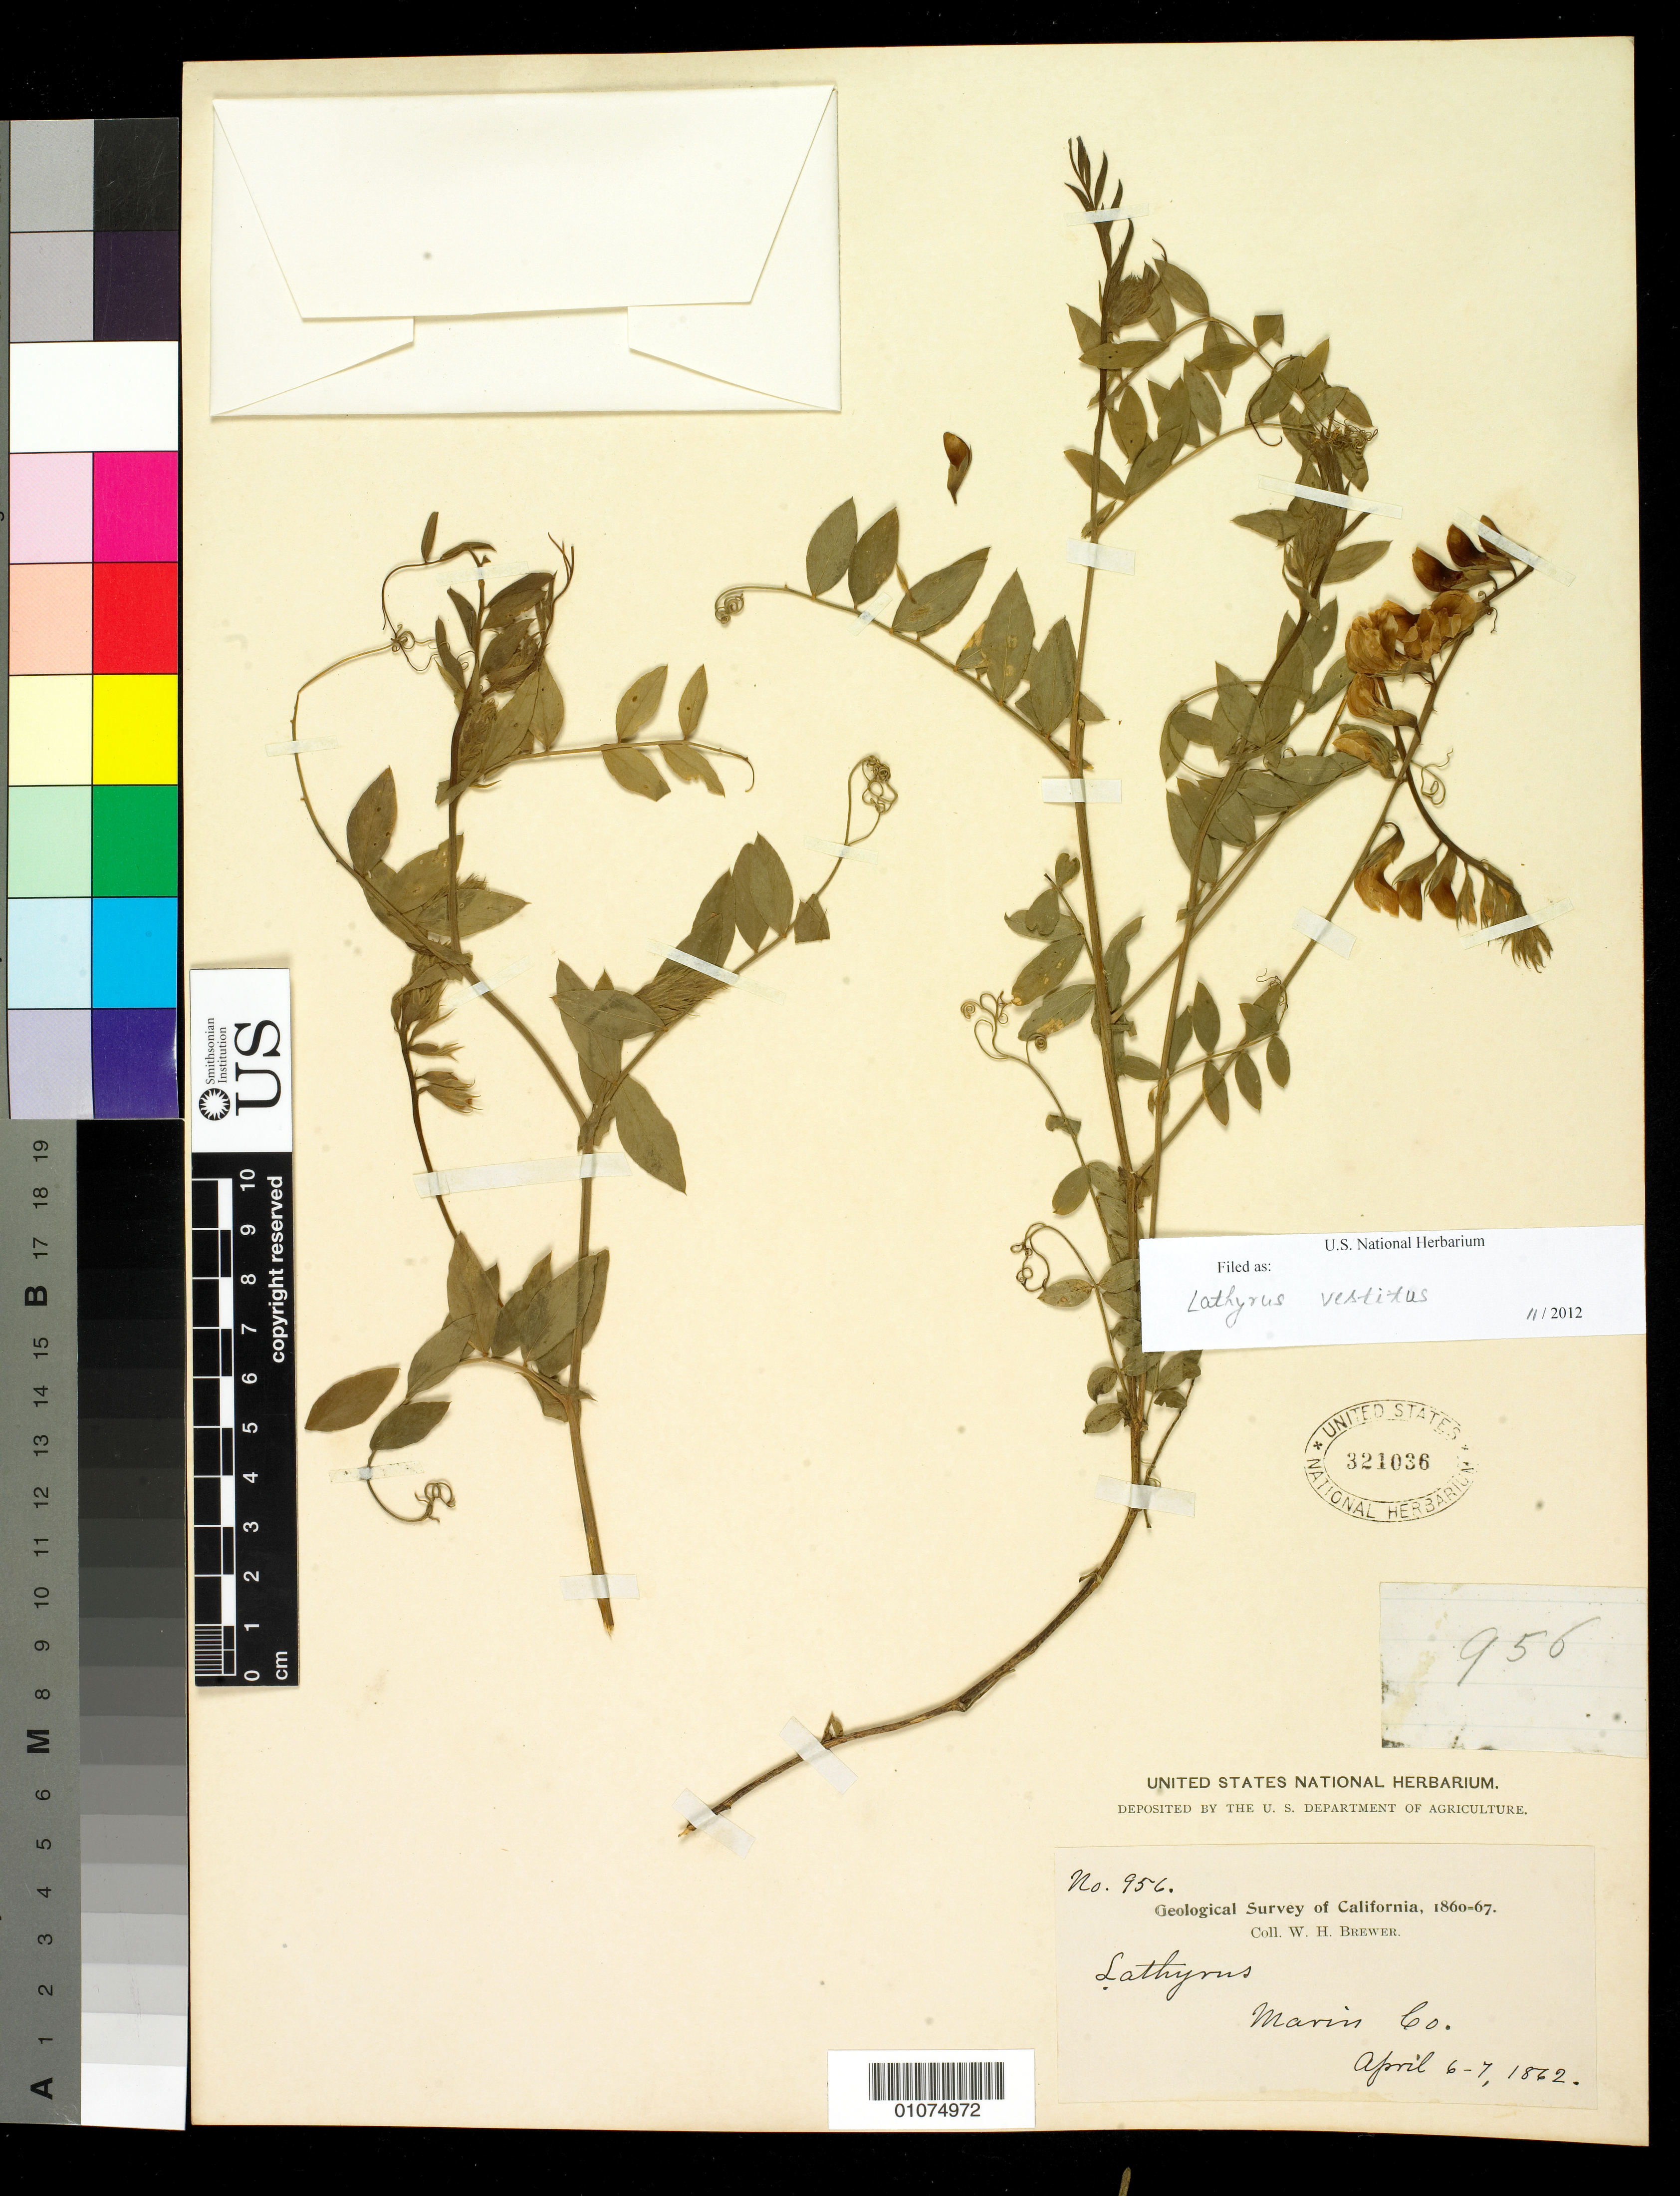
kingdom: Plantae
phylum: Tracheophyta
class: Magnoliopsida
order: Fabales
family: Fabaceae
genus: Lathyrus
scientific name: Lathyrus vestitus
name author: Nutt.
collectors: W. H. Brewer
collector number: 956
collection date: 1862-04-06/1862-04-07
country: United States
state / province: California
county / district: Marin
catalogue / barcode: US 321036